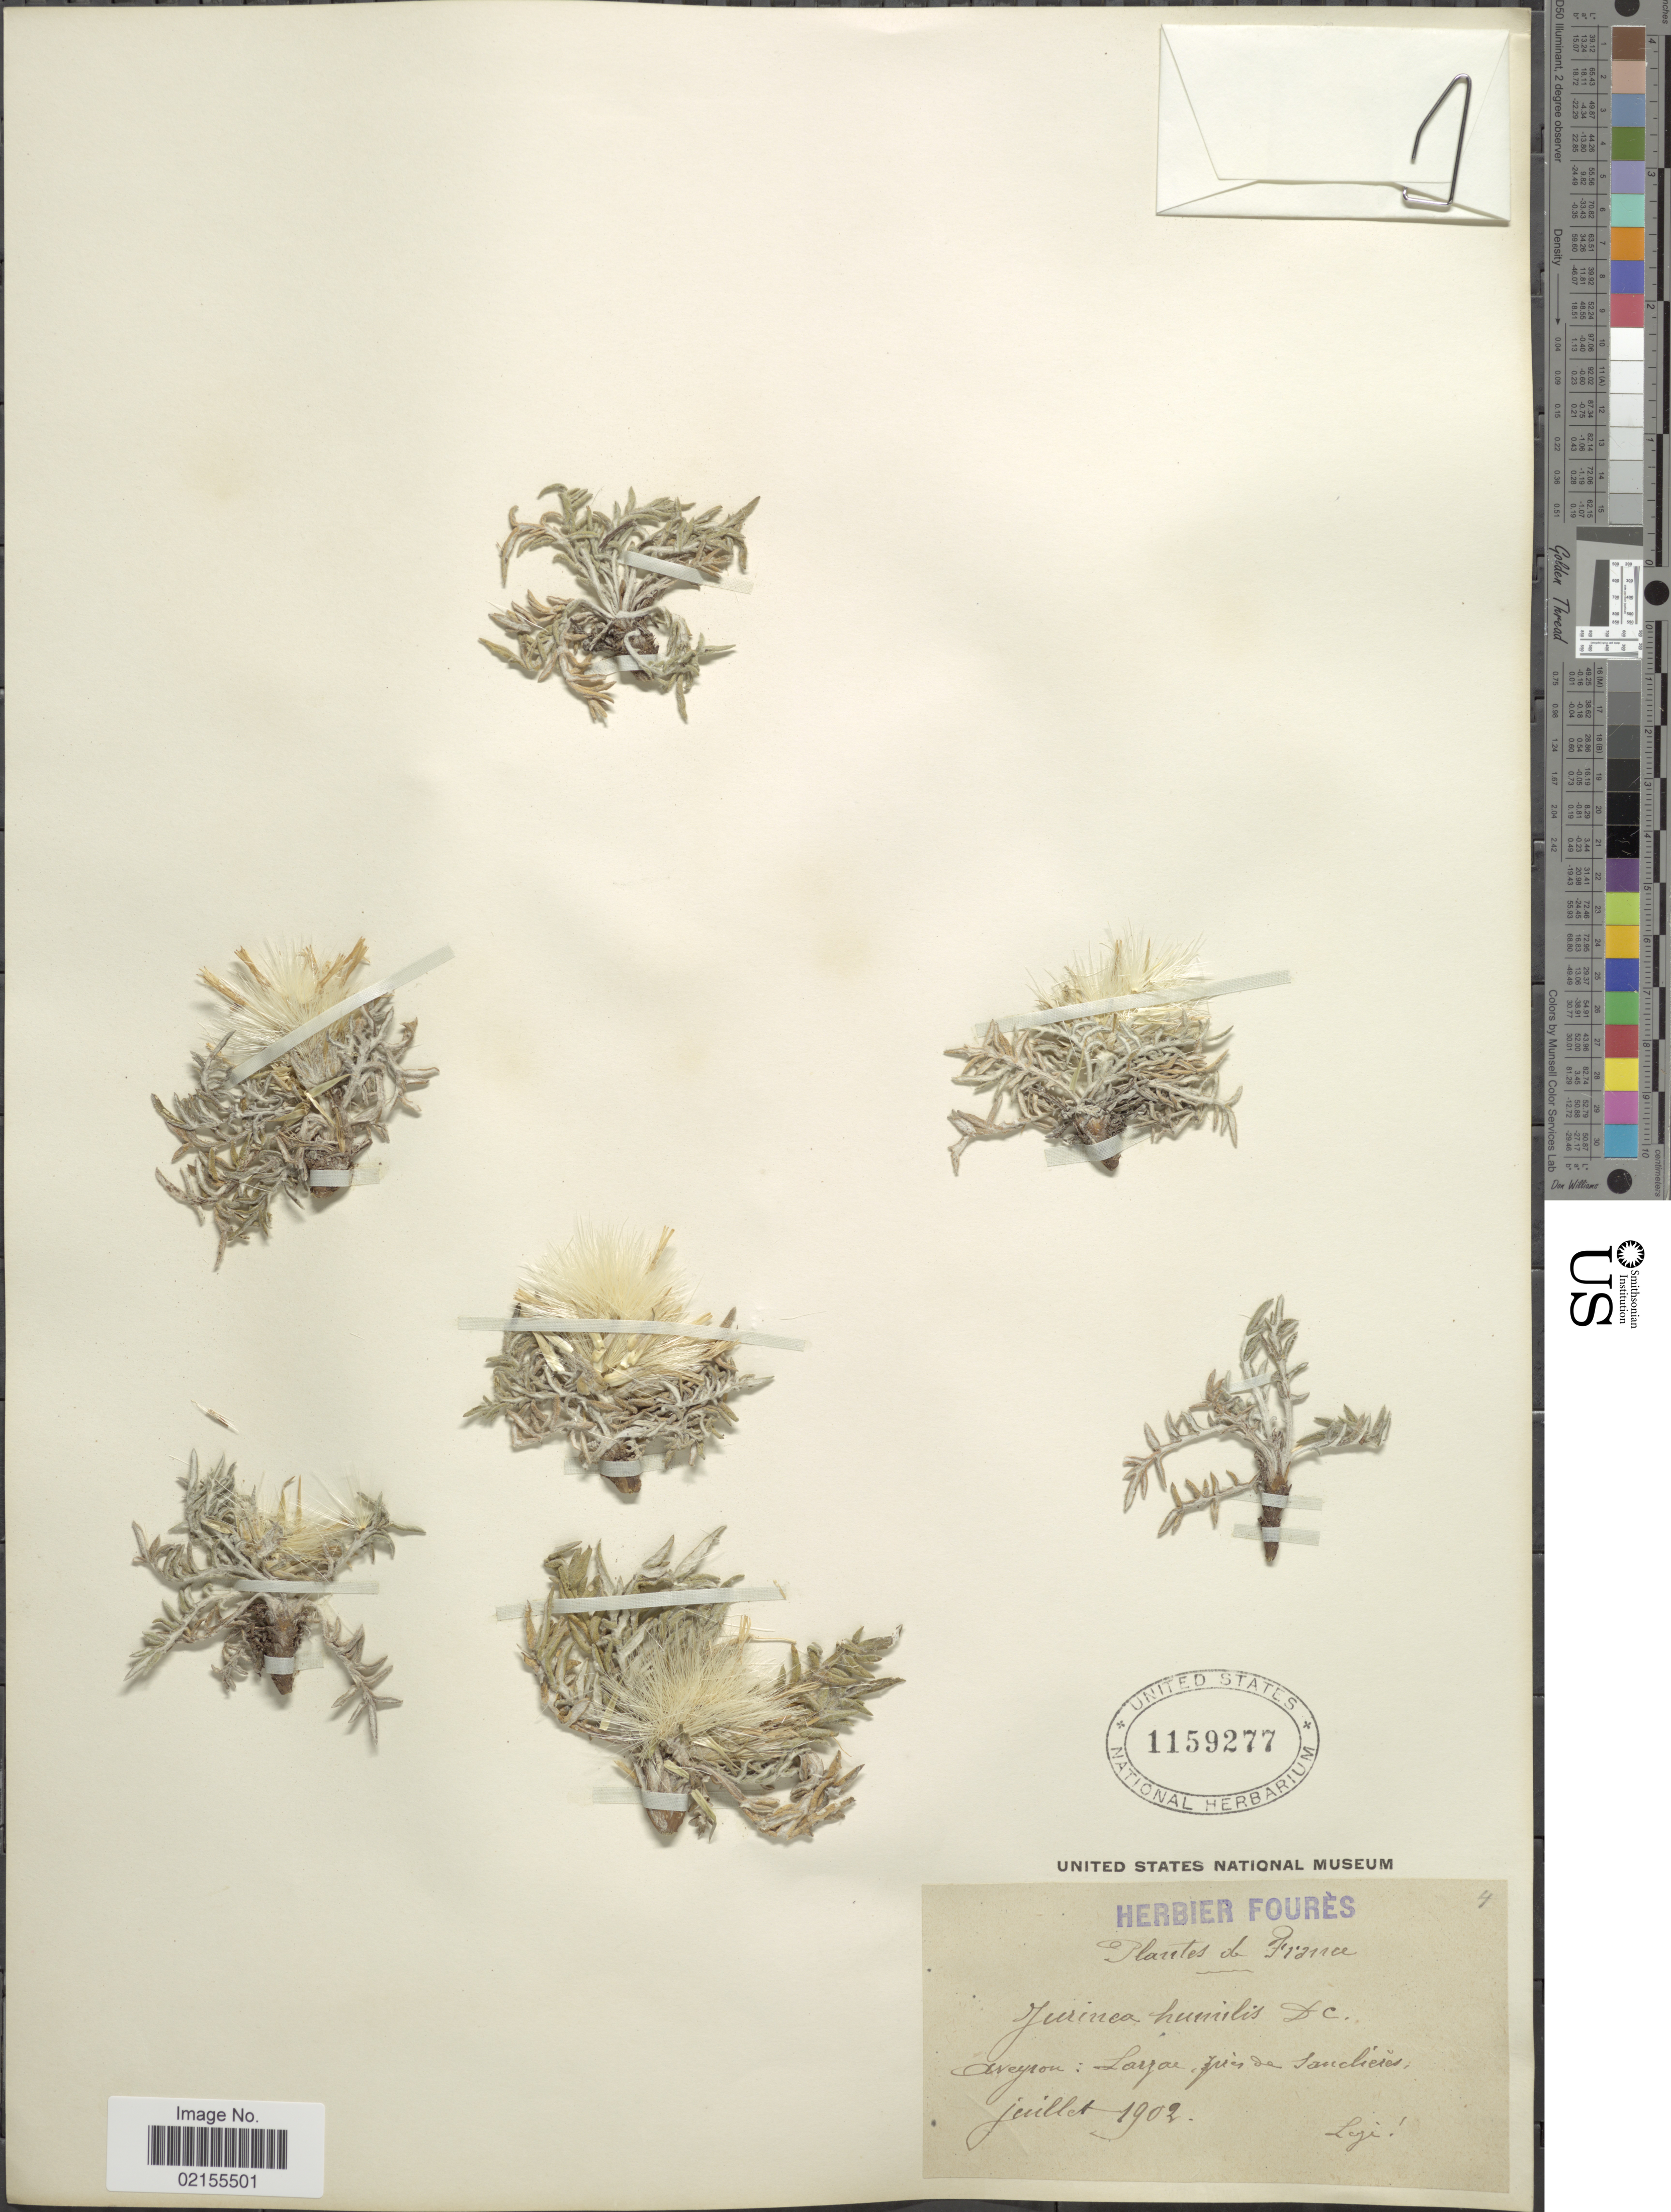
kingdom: Plantae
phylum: Tracheophyta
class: Magnoliopsida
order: Asterales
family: Asteraceae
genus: Jurinea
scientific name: Jurinea humilis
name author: (Desf.) DC.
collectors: ex herb. Foures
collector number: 4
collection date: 1902-07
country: France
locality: Neyron, Layar [interpreted]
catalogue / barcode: US 1159277